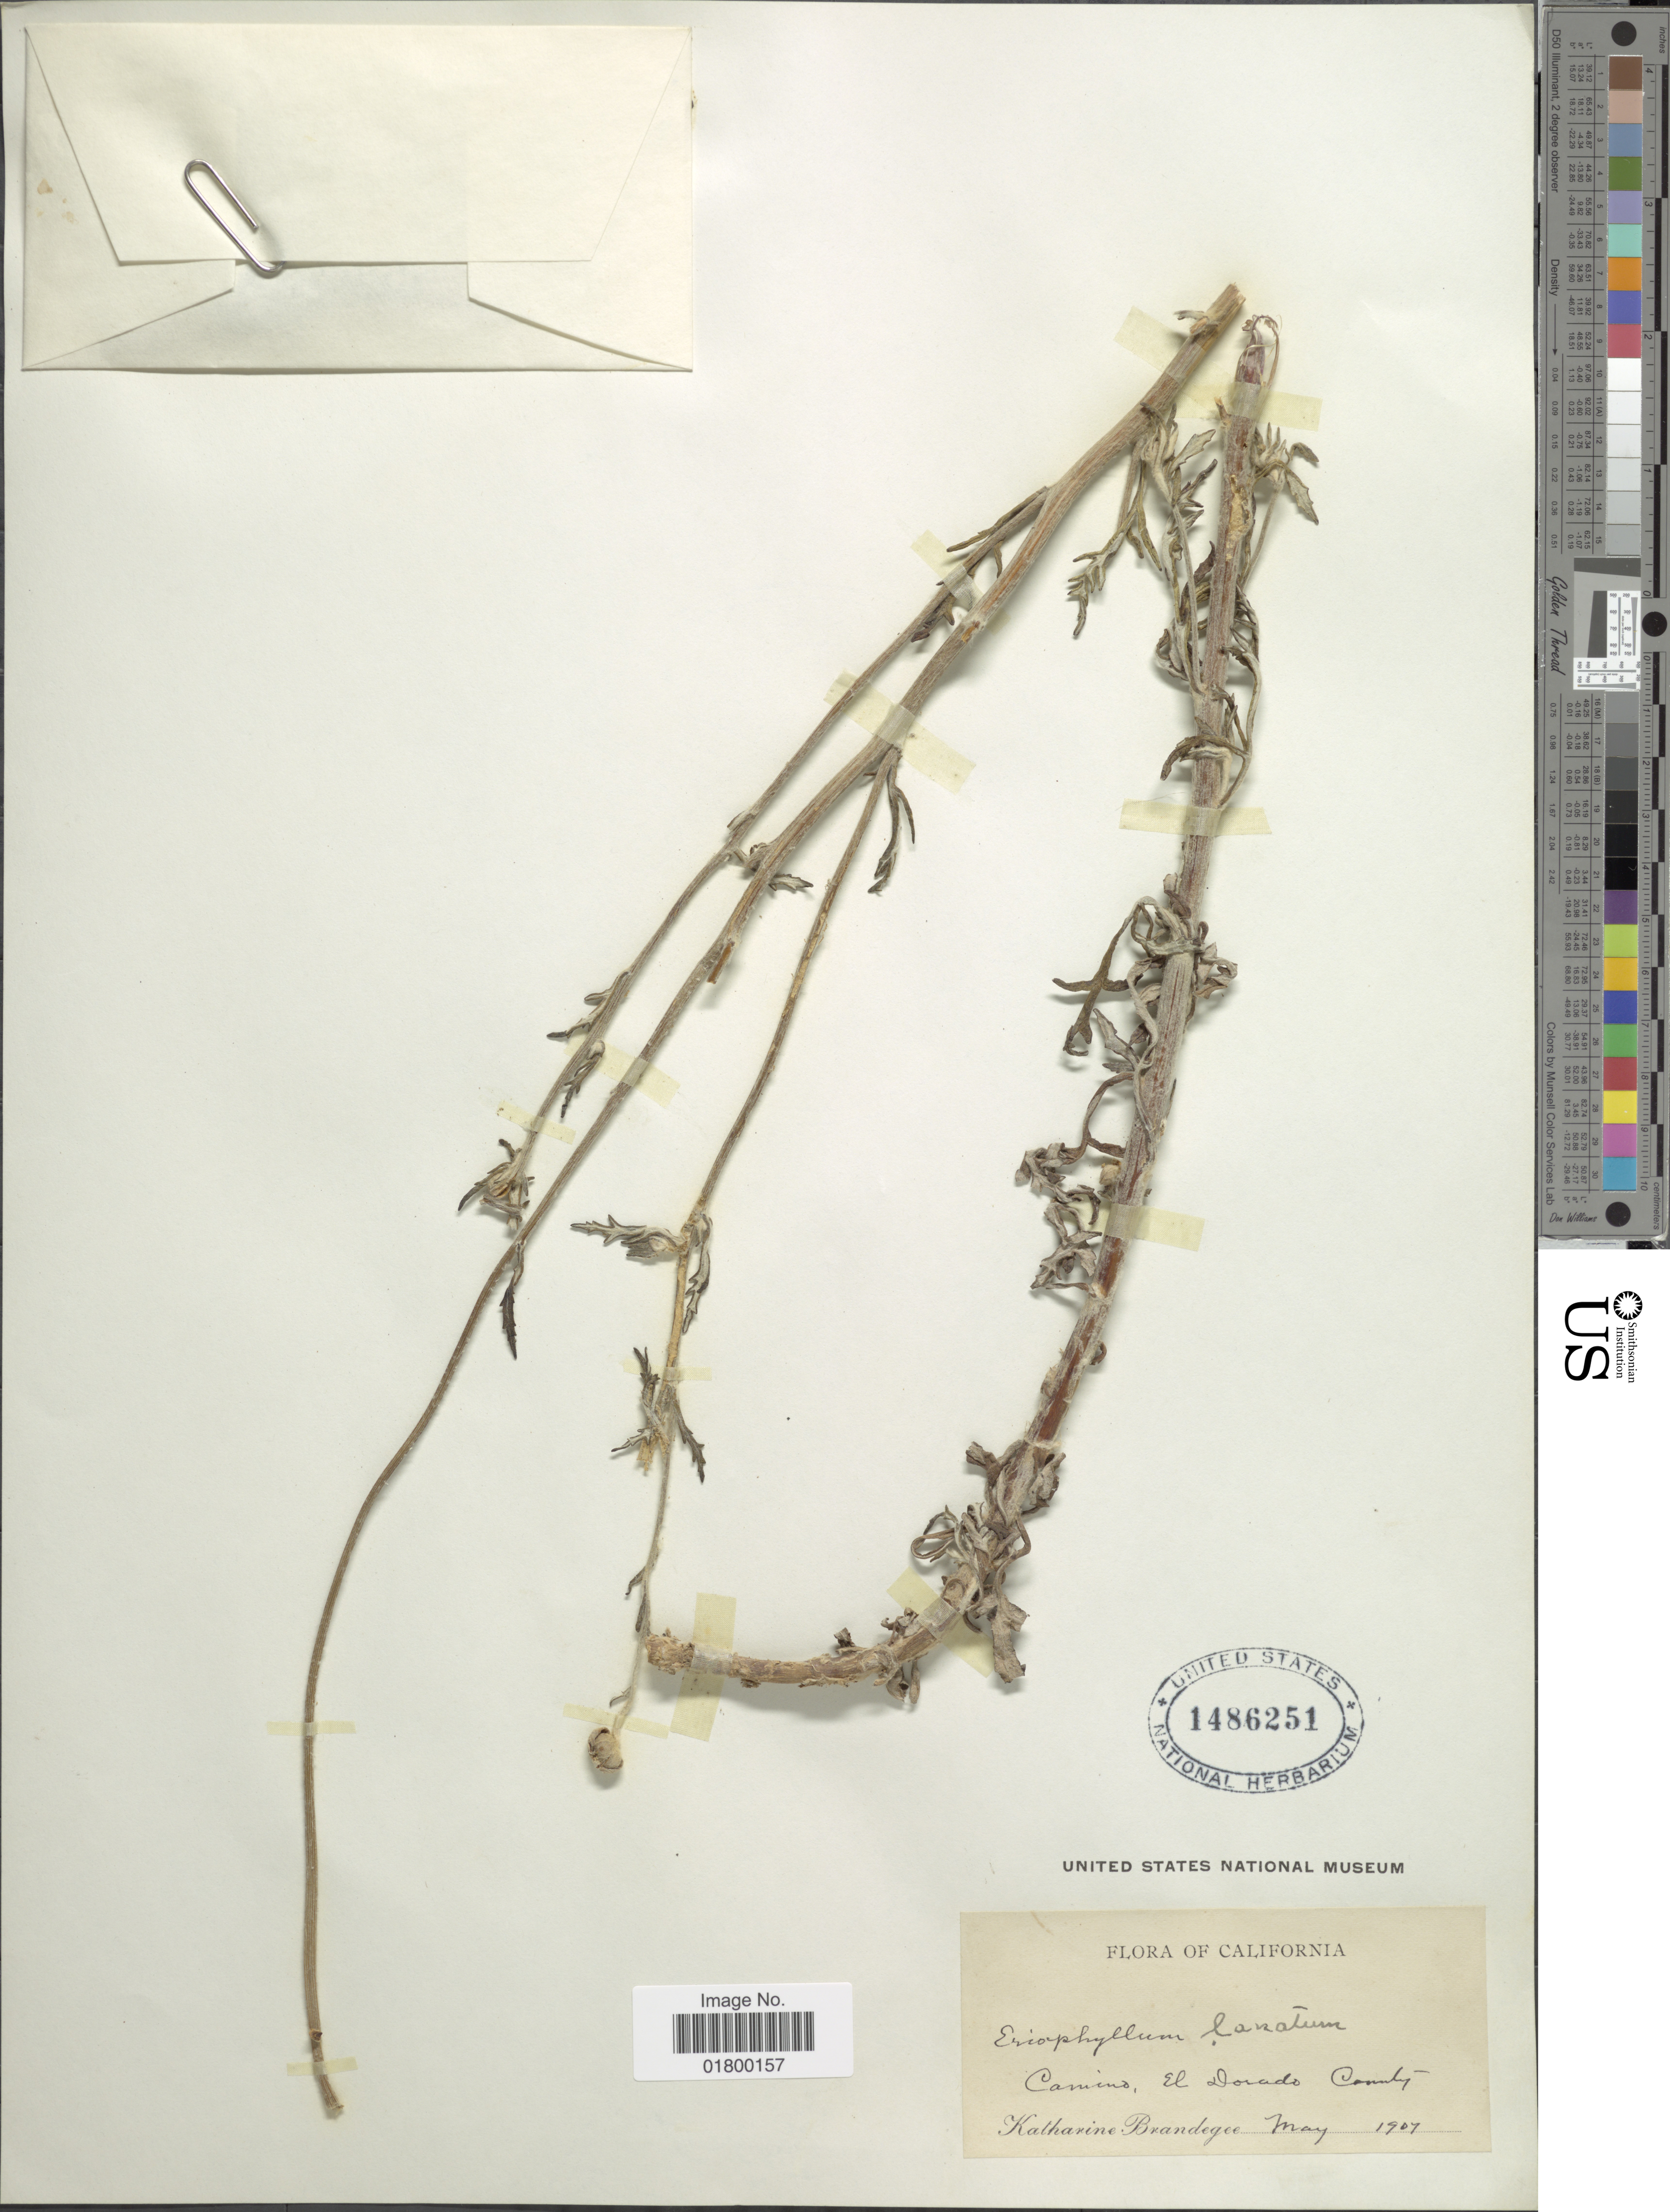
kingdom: Plantae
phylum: Tracheophyta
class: Magnoliopsida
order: Asterales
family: Asteraceae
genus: Eriophyllum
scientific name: Eriophyllum lanatum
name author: (Pursh) J. Forbes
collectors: M. K. Brandegee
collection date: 1907-05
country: United States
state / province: California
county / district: El Dorado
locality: Camino, El Dorado County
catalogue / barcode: US 1486251